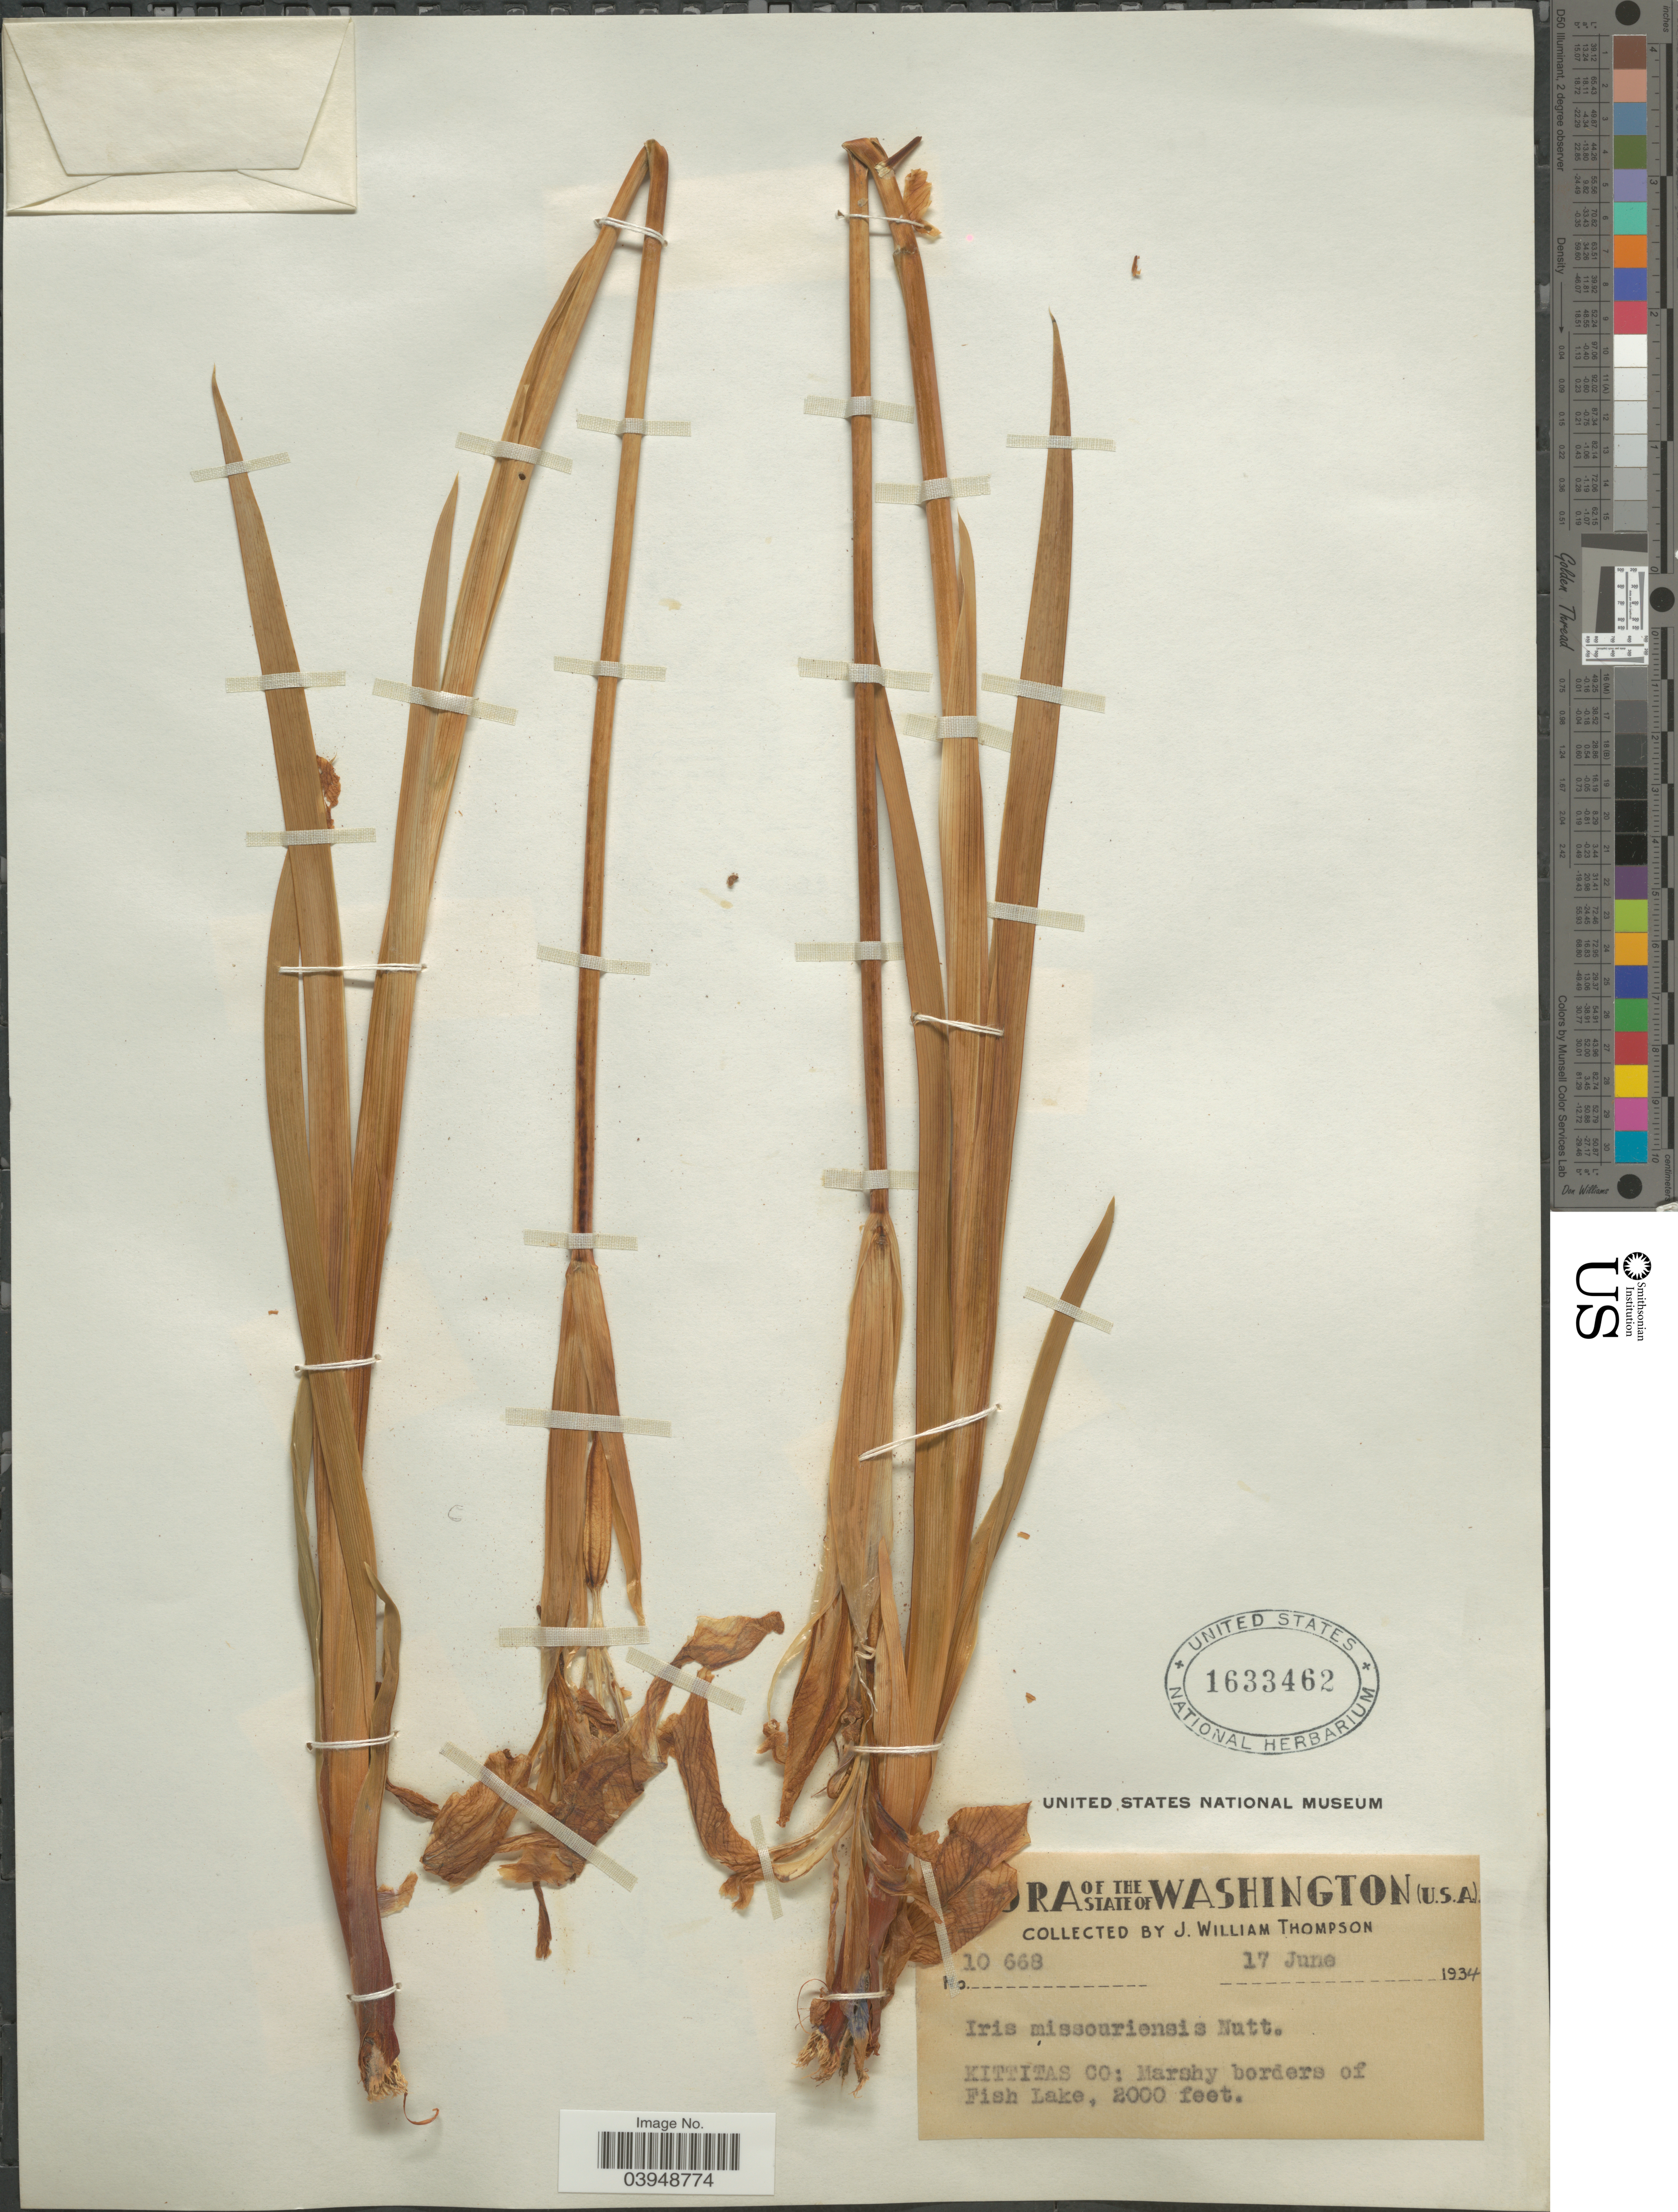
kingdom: Plantae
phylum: Tracheophyta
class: Liliopsida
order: Asparagales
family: Iridaceae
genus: Iris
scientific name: Iris missouriensis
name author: Nutt.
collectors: J. W. Thompson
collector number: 10668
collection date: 1934-06-17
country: United States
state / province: Washington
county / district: Kittitas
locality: Kittitas Co: Marshy borders of Fish Lake.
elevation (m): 610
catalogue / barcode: US 1633462